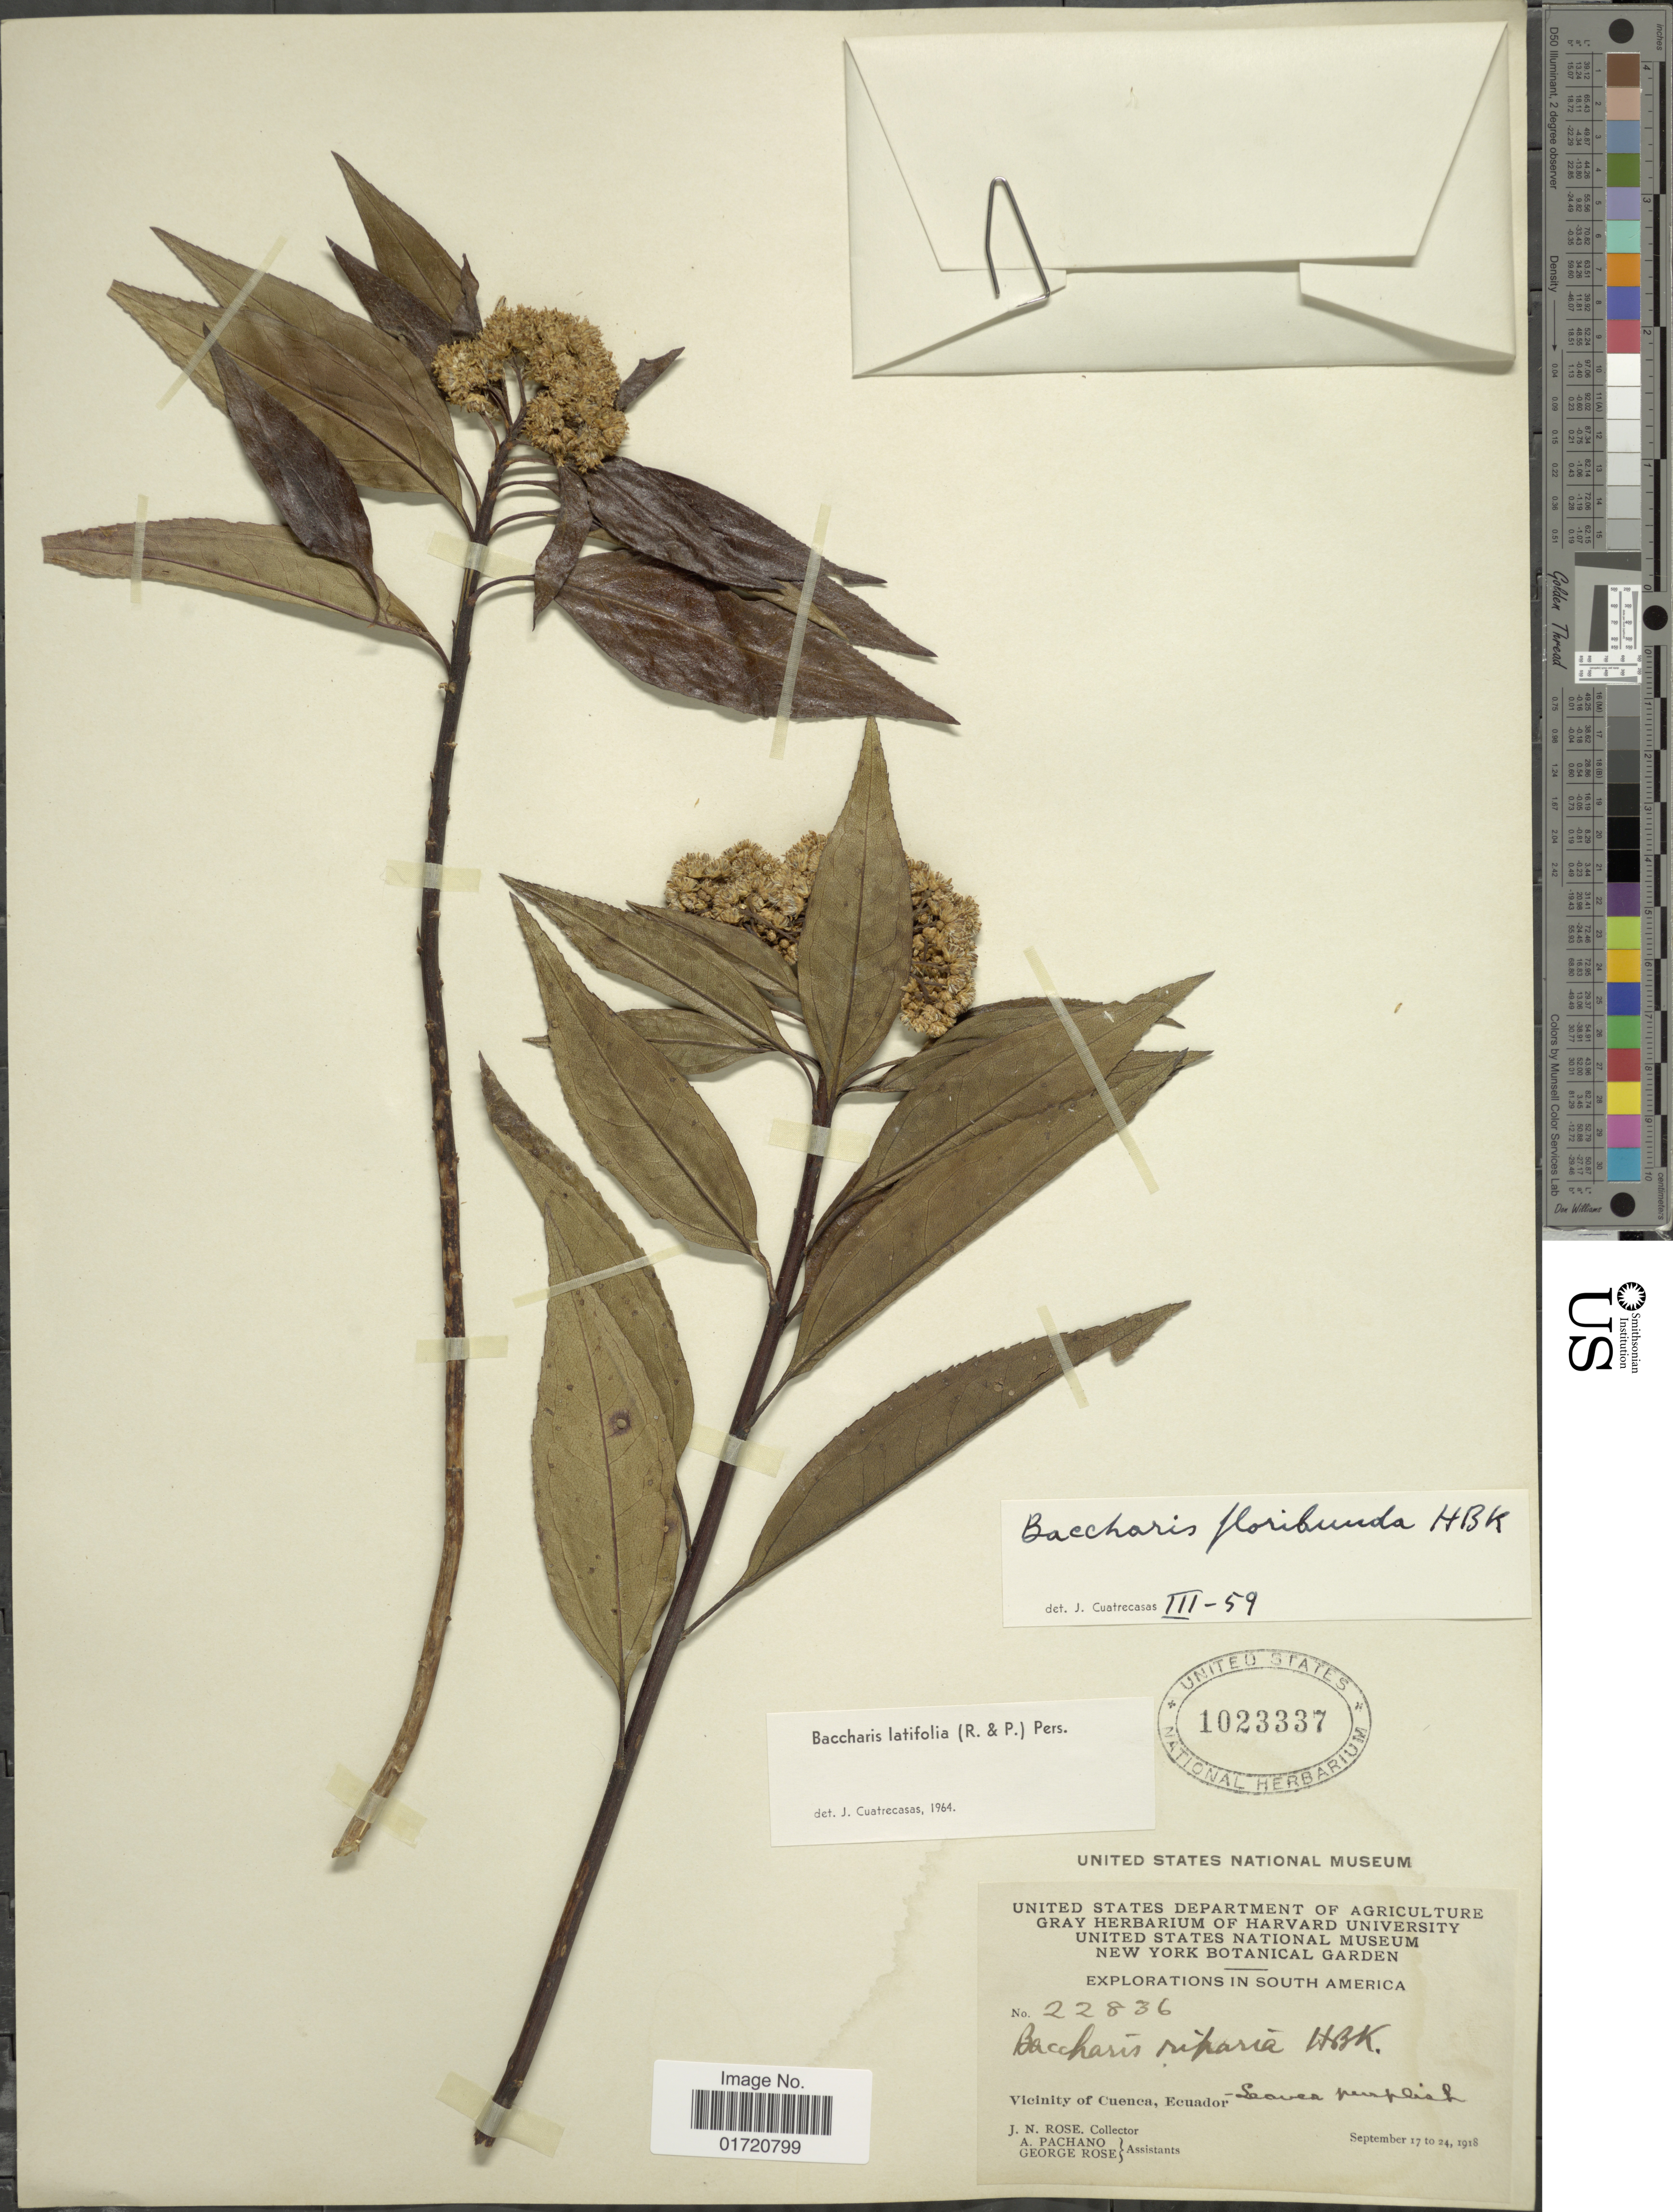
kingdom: Plantae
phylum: Tracheophyta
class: Magnoliopsida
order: Asterales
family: Asteraceae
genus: Baccharis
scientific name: Baccharis latifolia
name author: (Ruiz & Pav.) Pers.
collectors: J. N. Rose, A. Pachano & G. Rose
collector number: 22836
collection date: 1918-09-17/1918-09-24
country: Ecuador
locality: South America, Vicinity of Cuenca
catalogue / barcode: US 1023337